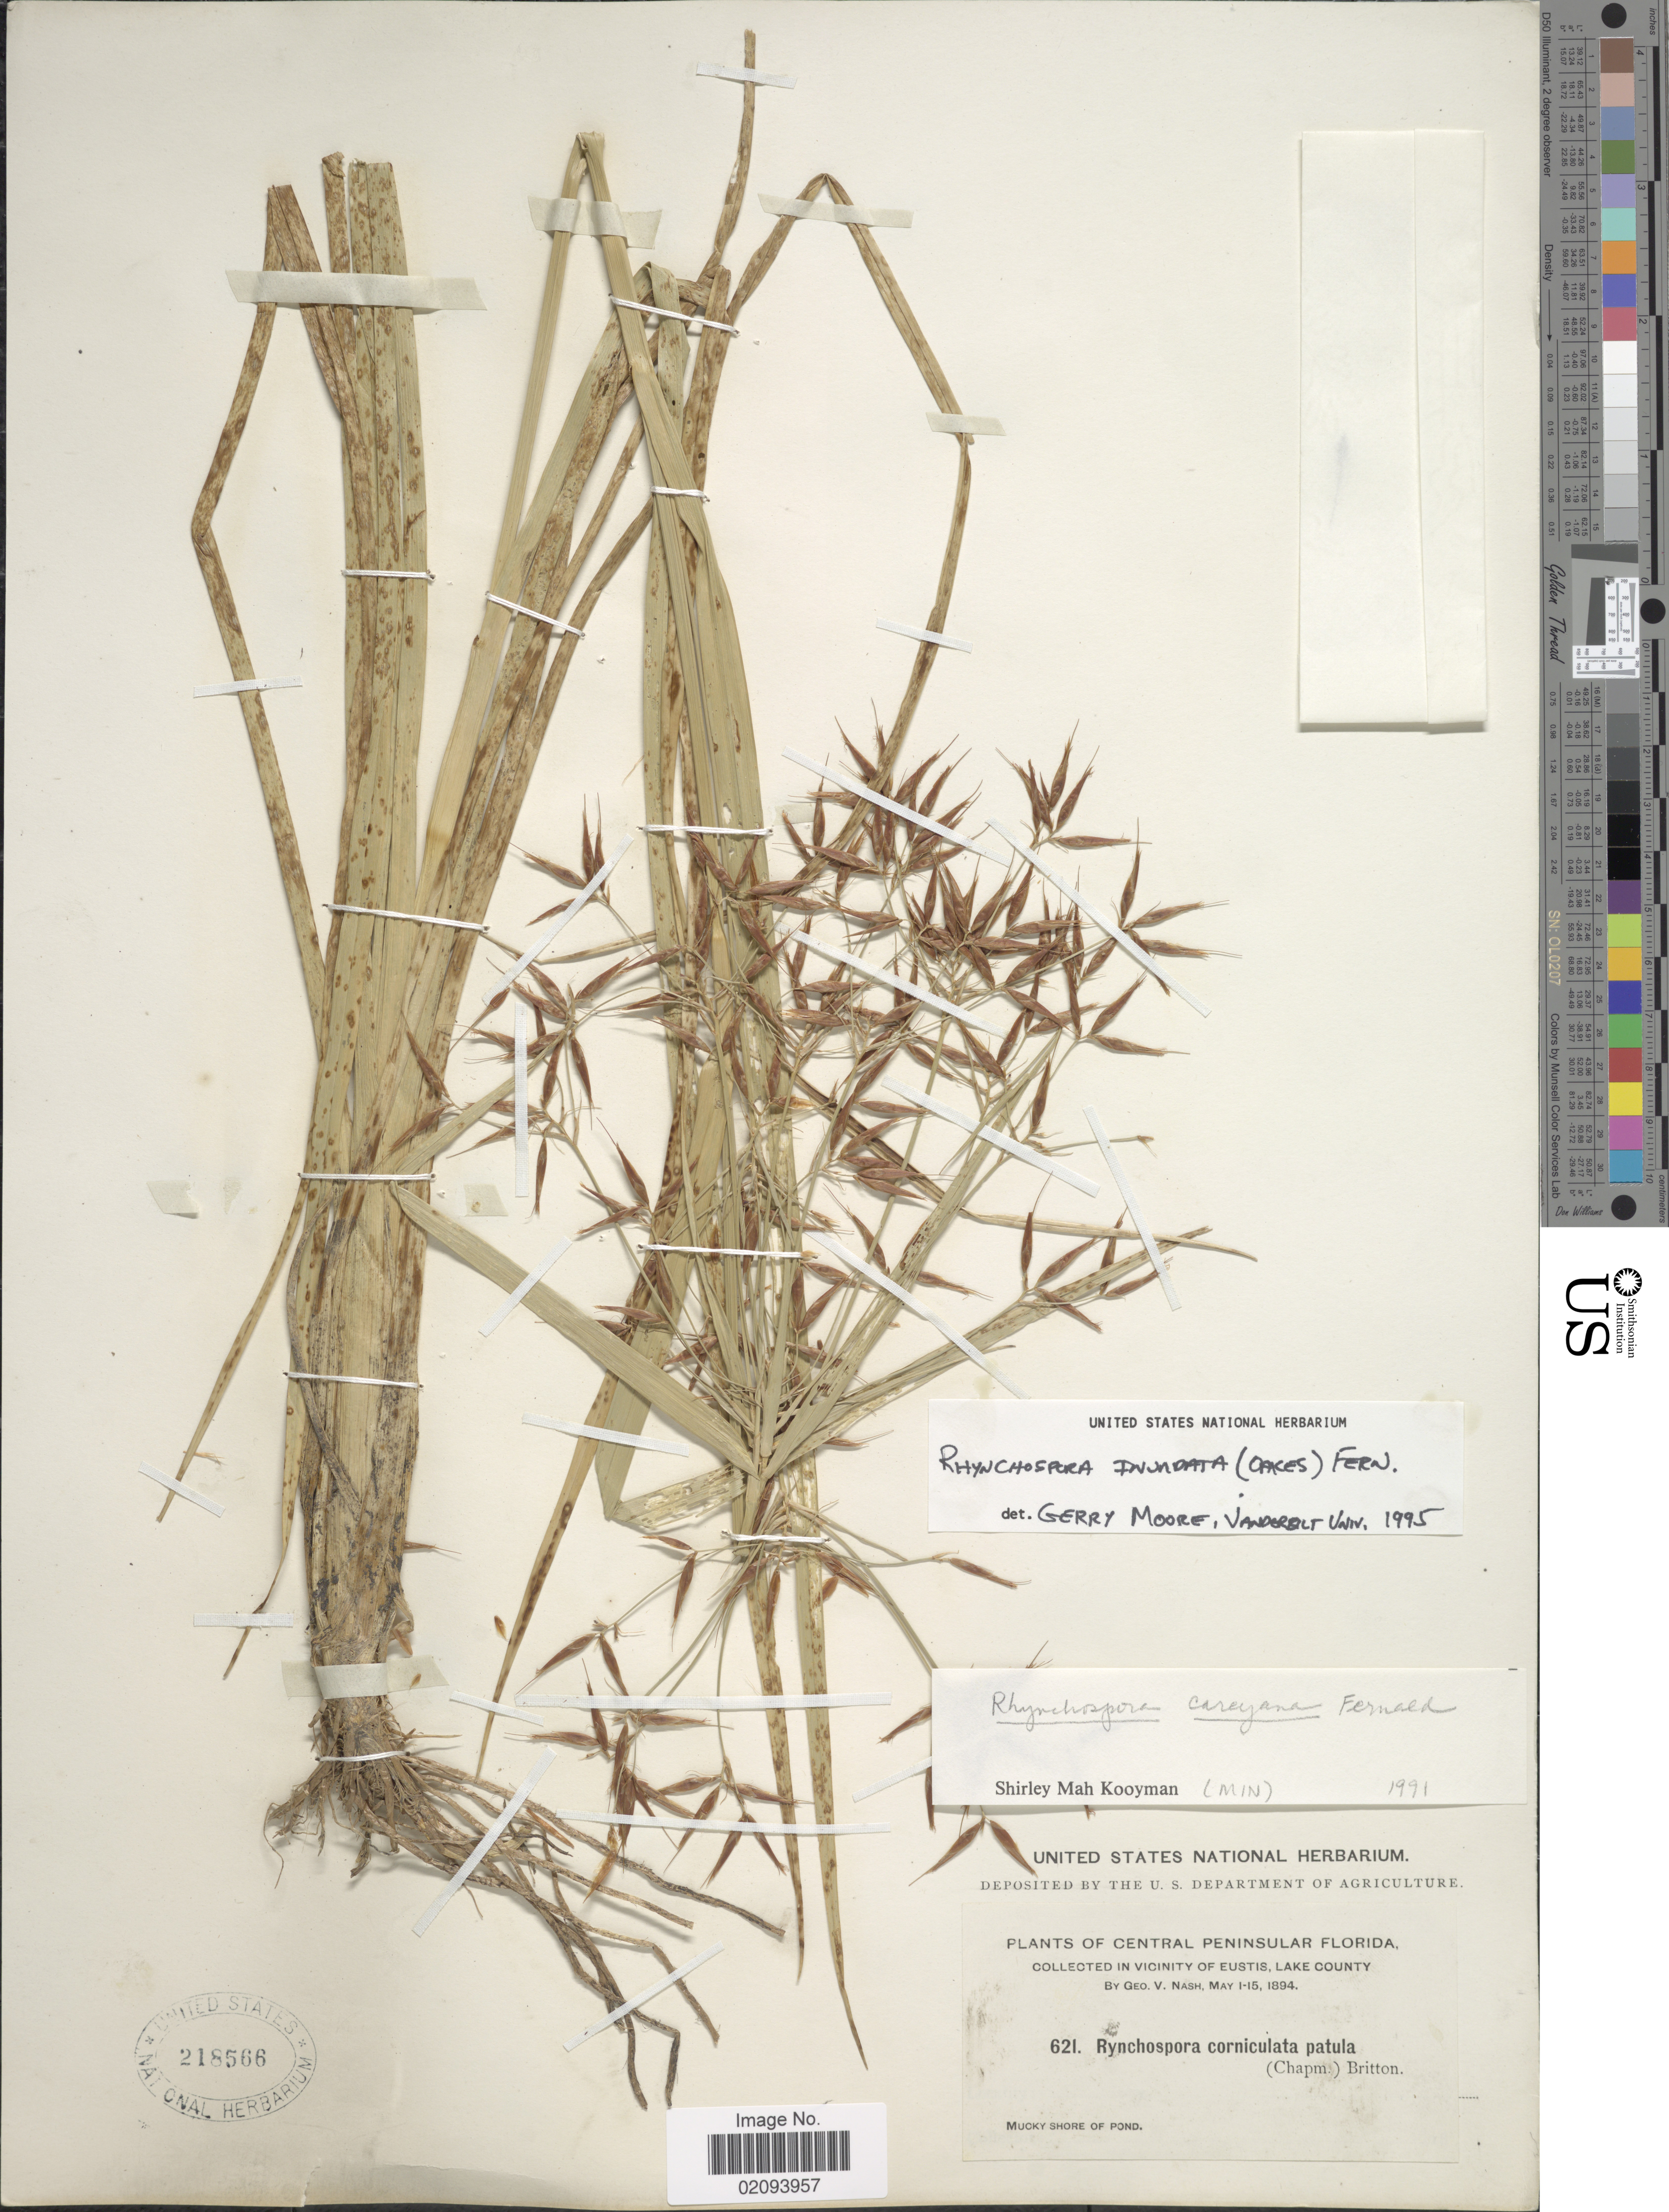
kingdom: Plantae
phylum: Tracheophyta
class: Liliopsida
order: Poales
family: Cyperaceae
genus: Rhynchospora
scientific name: Rhynchospora inundata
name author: (Oakes) Fernald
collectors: G. V. Nash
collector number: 621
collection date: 1894-05-01/1894-05-15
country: United States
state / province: Florida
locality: Central Peninsular Florida. In Vicinity of Eustis, Lake County. Mucky Shore of Pond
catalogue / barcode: US 218566